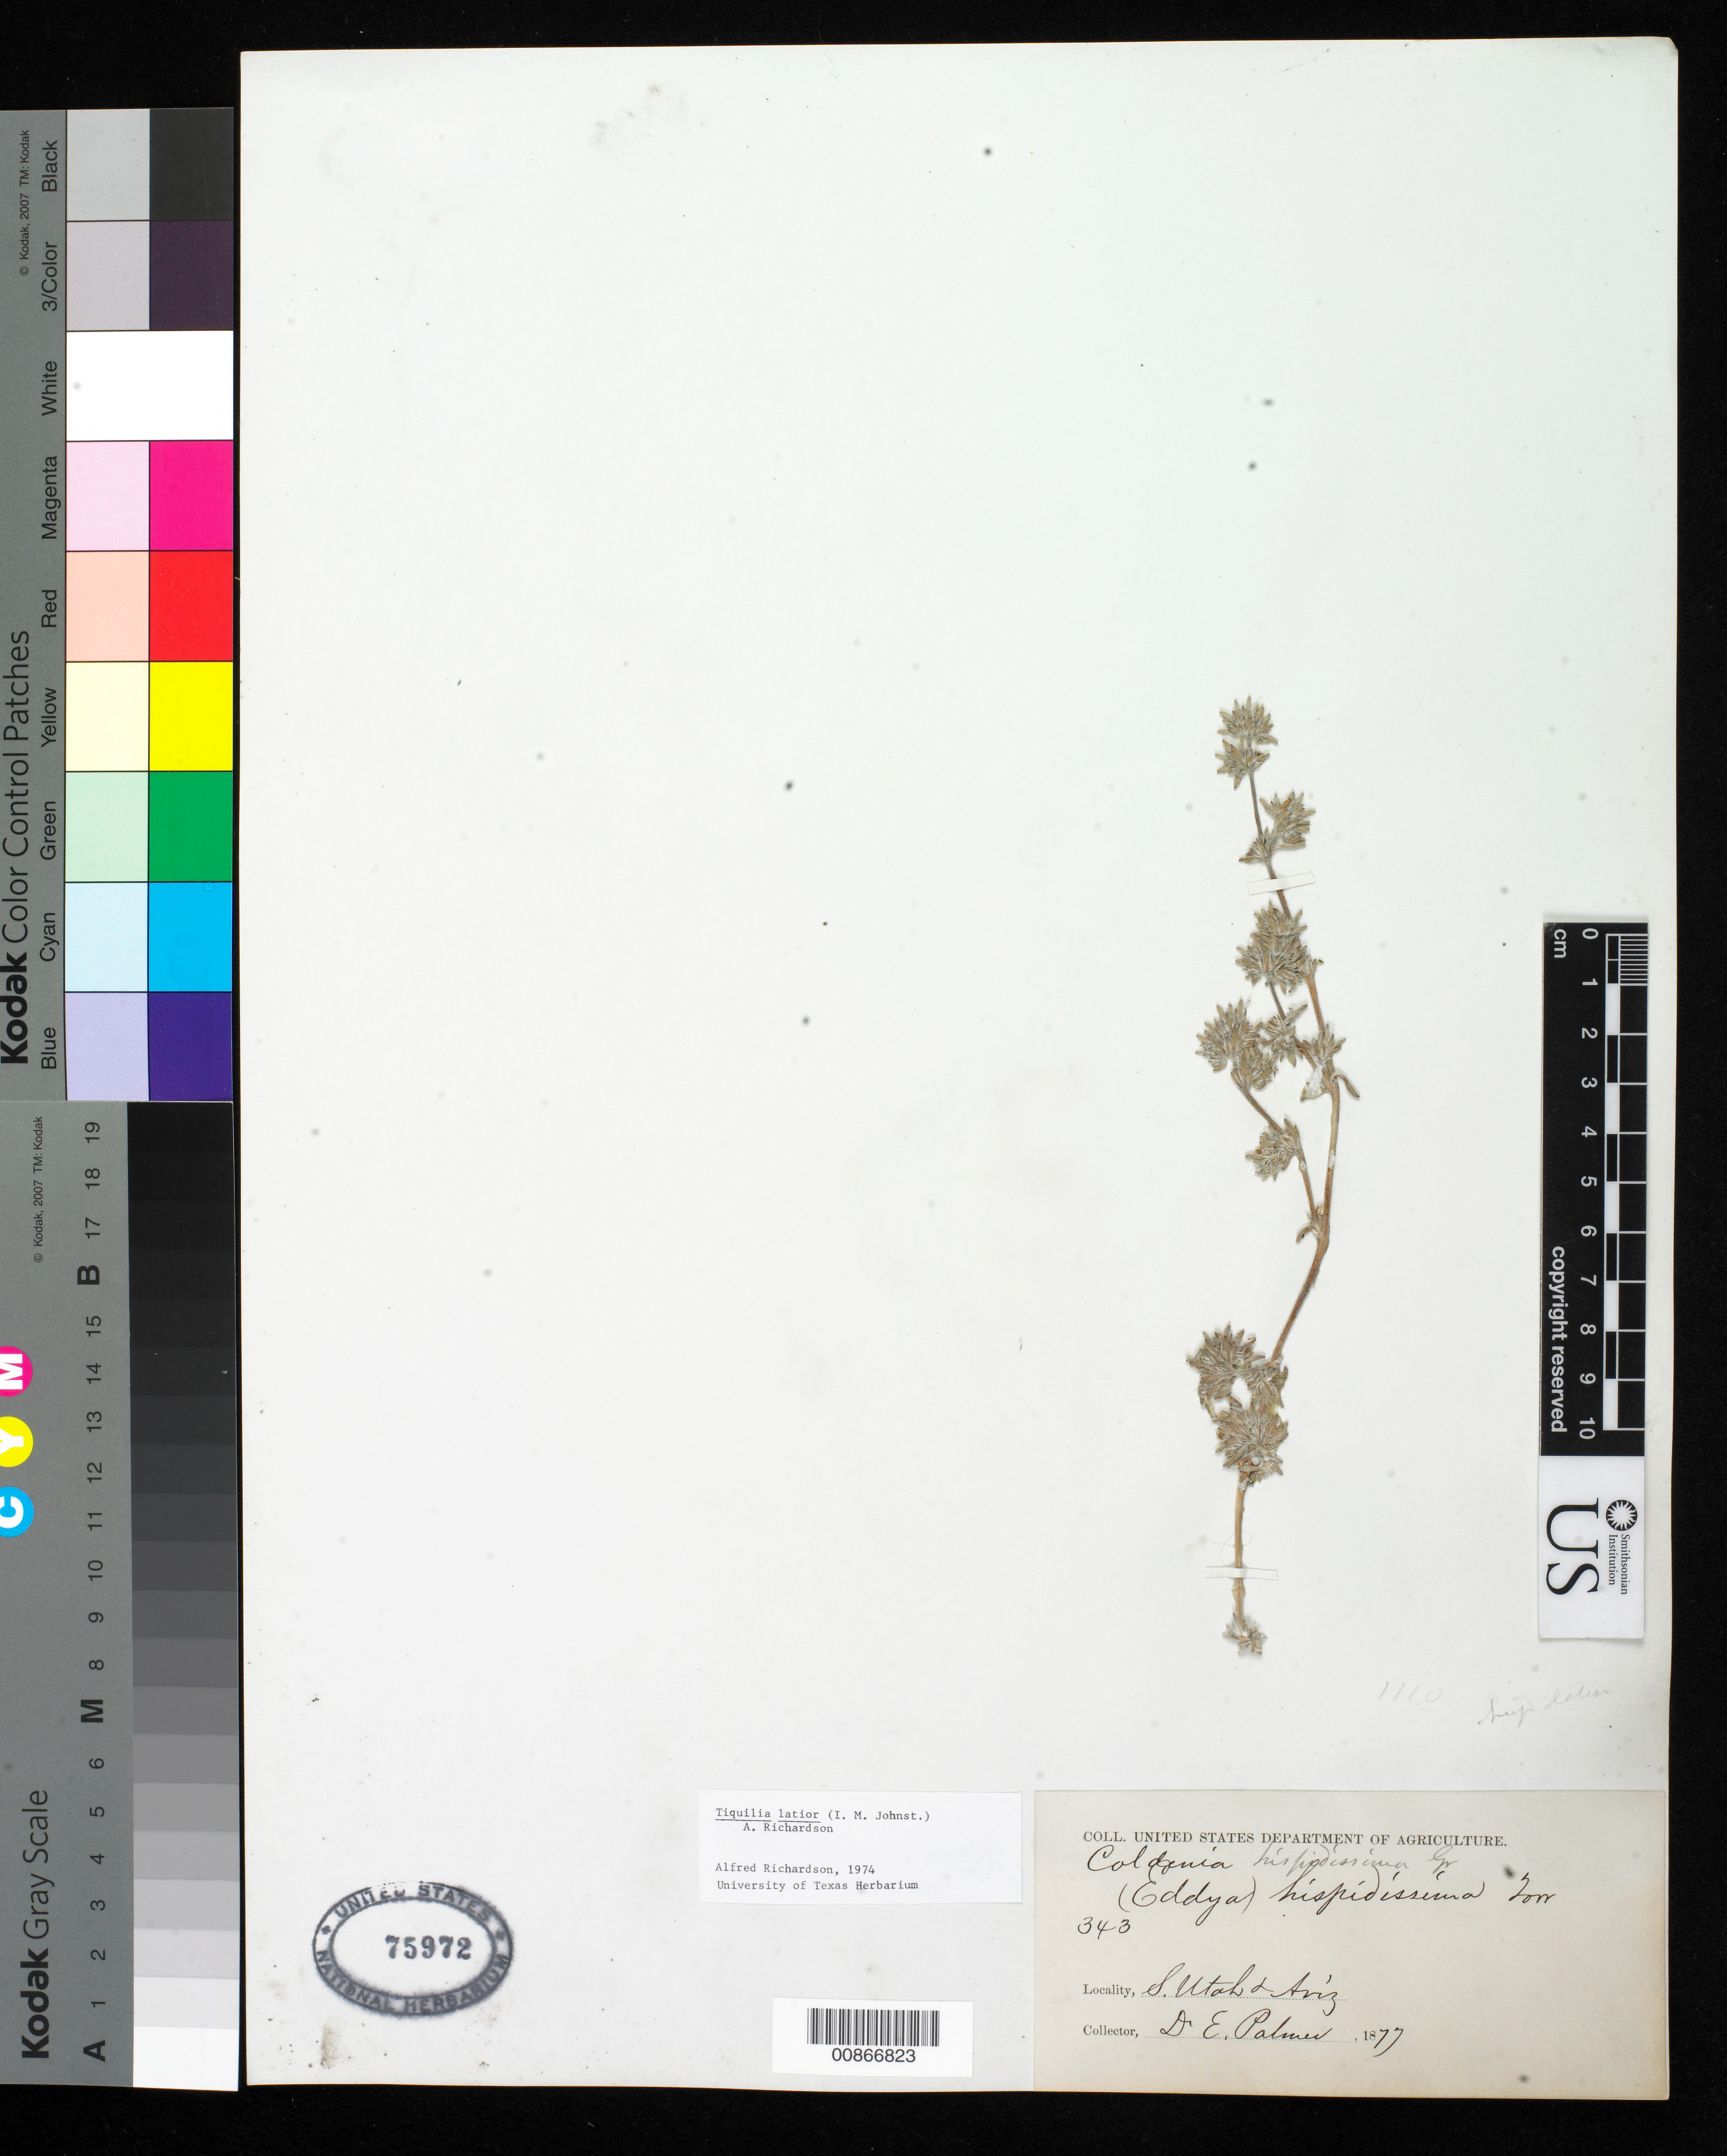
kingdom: Plantae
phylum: Tracheophyta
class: Magnoliopsida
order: Boraginales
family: Ehretiaceae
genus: Tiquilia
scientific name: Tiquilia latior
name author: (I.M. Johnst.) A.T. Richardson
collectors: E. Palmer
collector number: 343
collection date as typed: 1877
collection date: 1877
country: United States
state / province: Arizona / Utah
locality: S. Utah & Arizona.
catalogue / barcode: US 75972